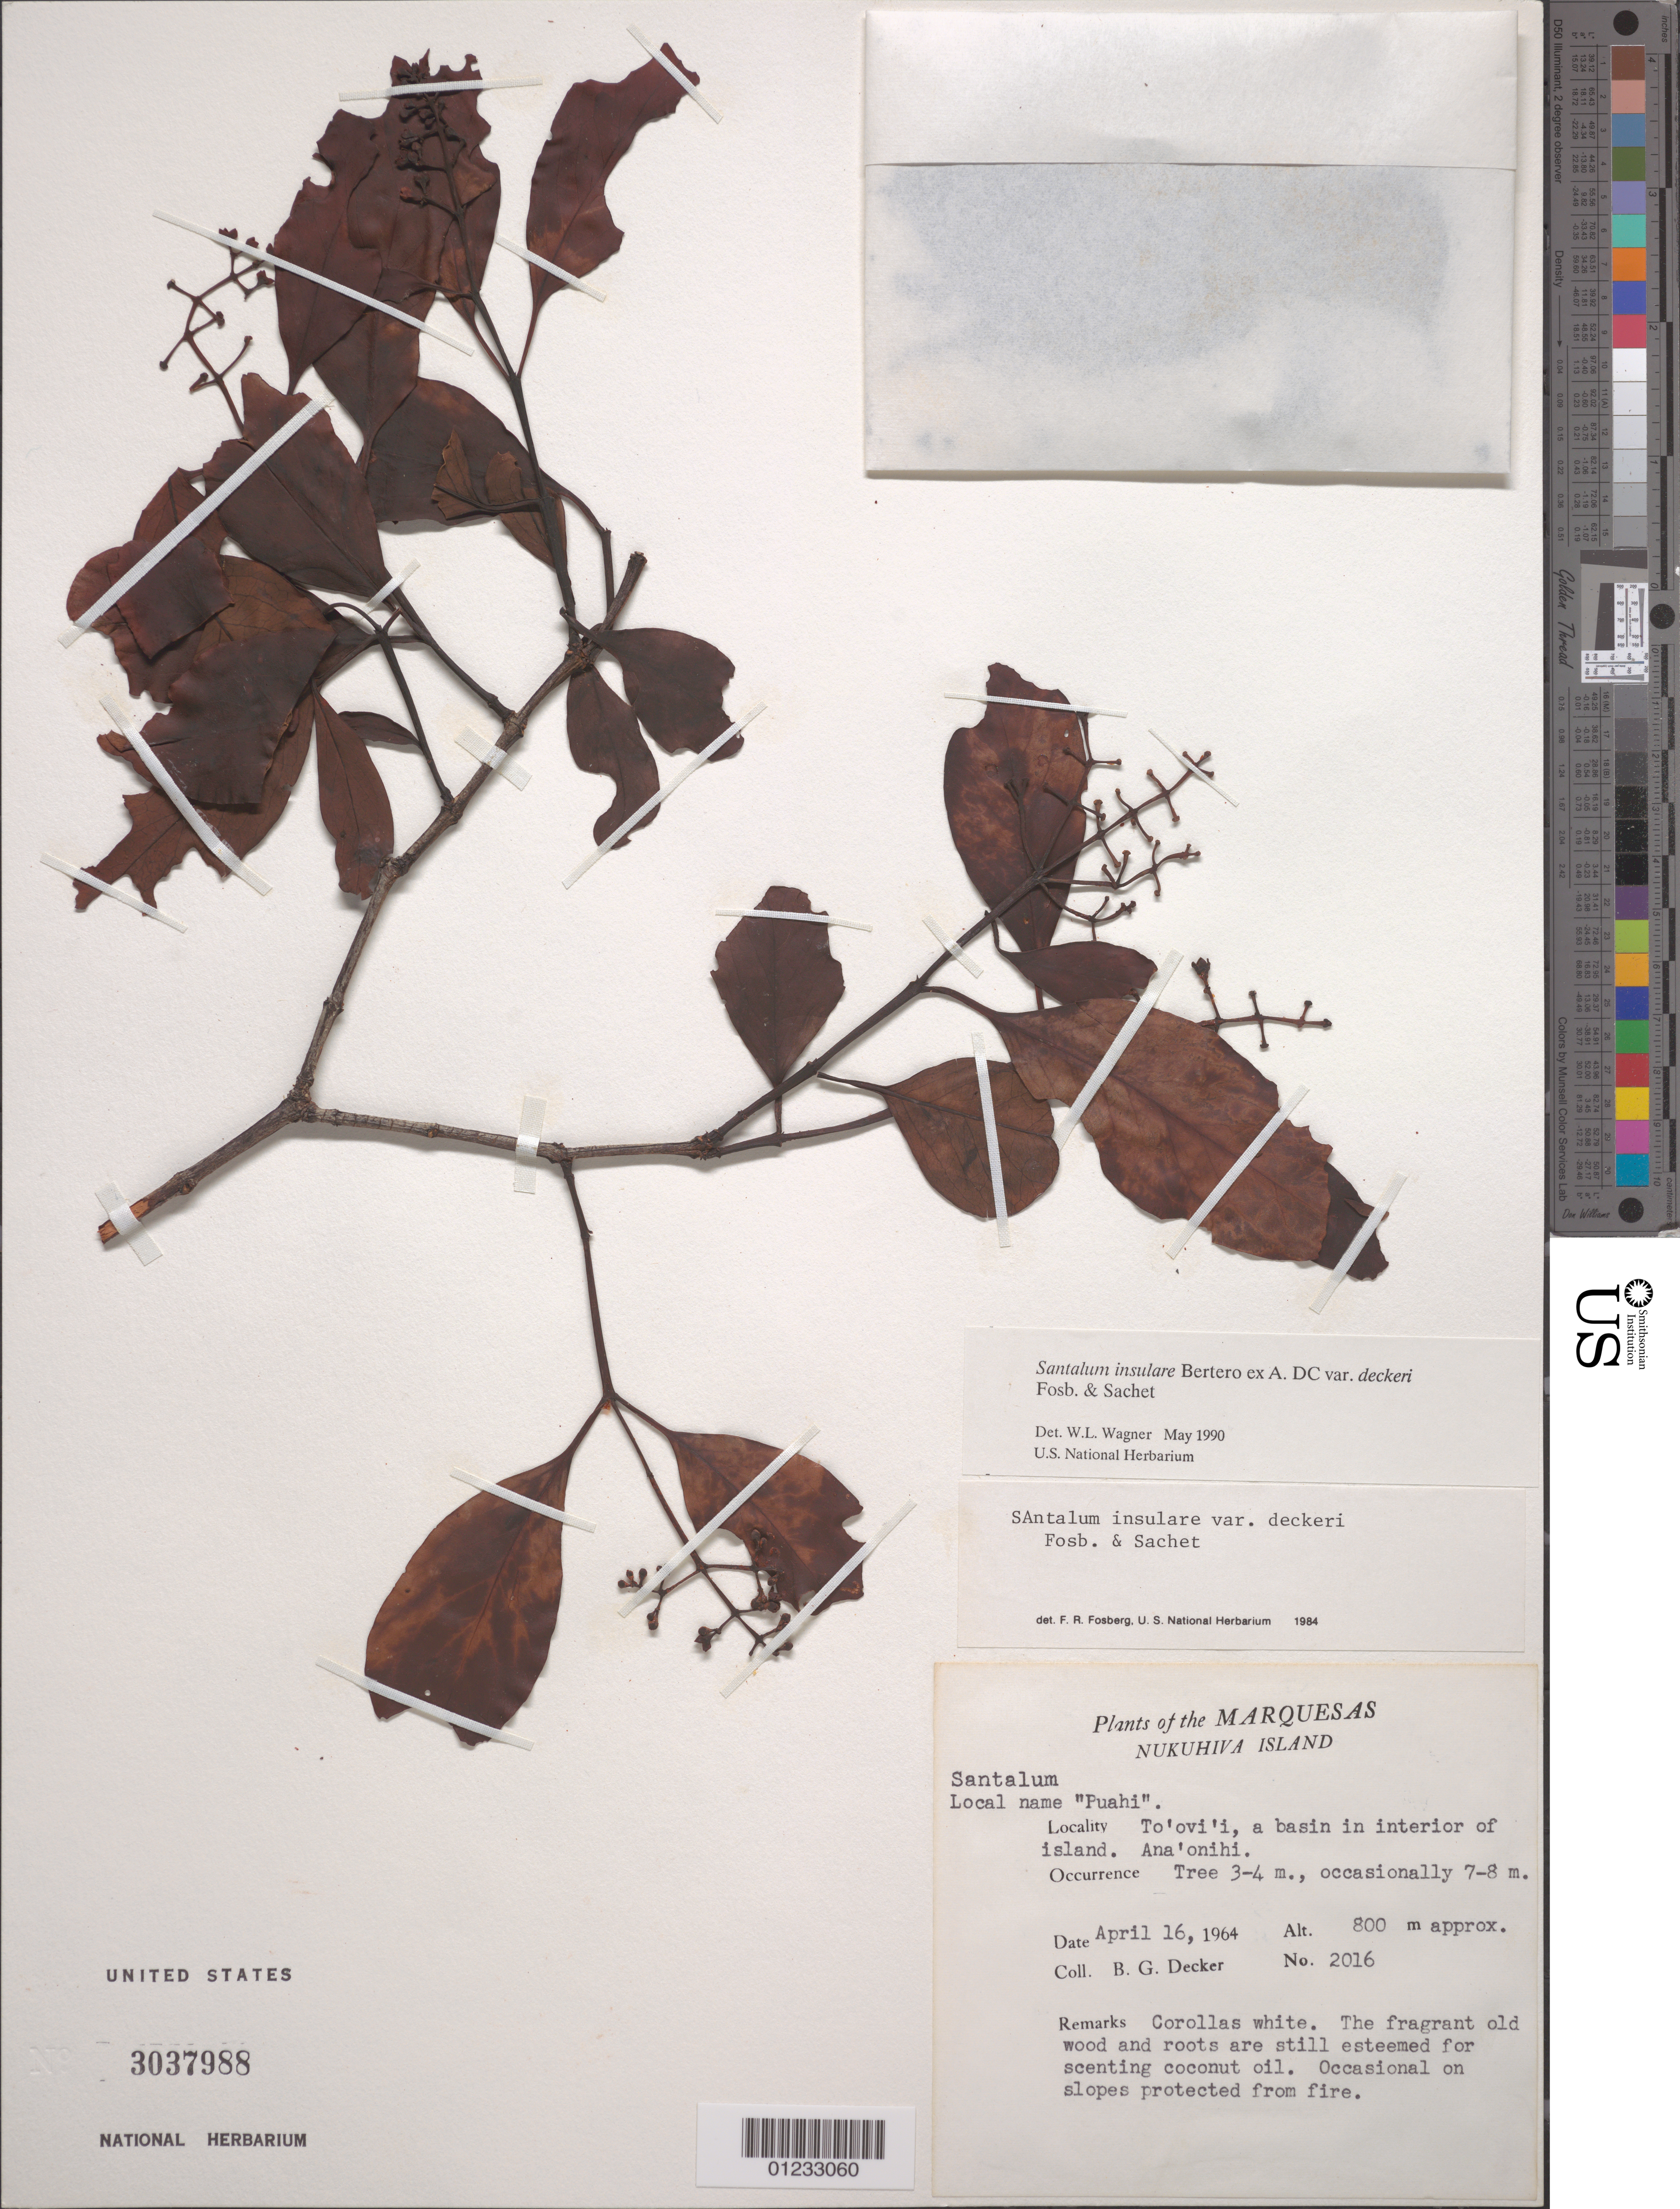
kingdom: Plantae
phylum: Tracheophyta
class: Magnoliopsida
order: Santalales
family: Santalaceae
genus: Santalum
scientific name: Santalum insulare var. marchionense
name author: (Skottsb.) Skottsb.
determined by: Wagner, W. L., (BOT), Smithsonian Institution - National Museum of Natural History (UNITED STATES)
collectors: B. G. Decker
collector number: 2016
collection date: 1964-04-16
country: French Polynesia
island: Nuku Hiva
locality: Toovii, basin in interior of island, Ana'onihi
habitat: Occasional on slopes protected from fire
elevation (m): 800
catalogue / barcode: US 3037988